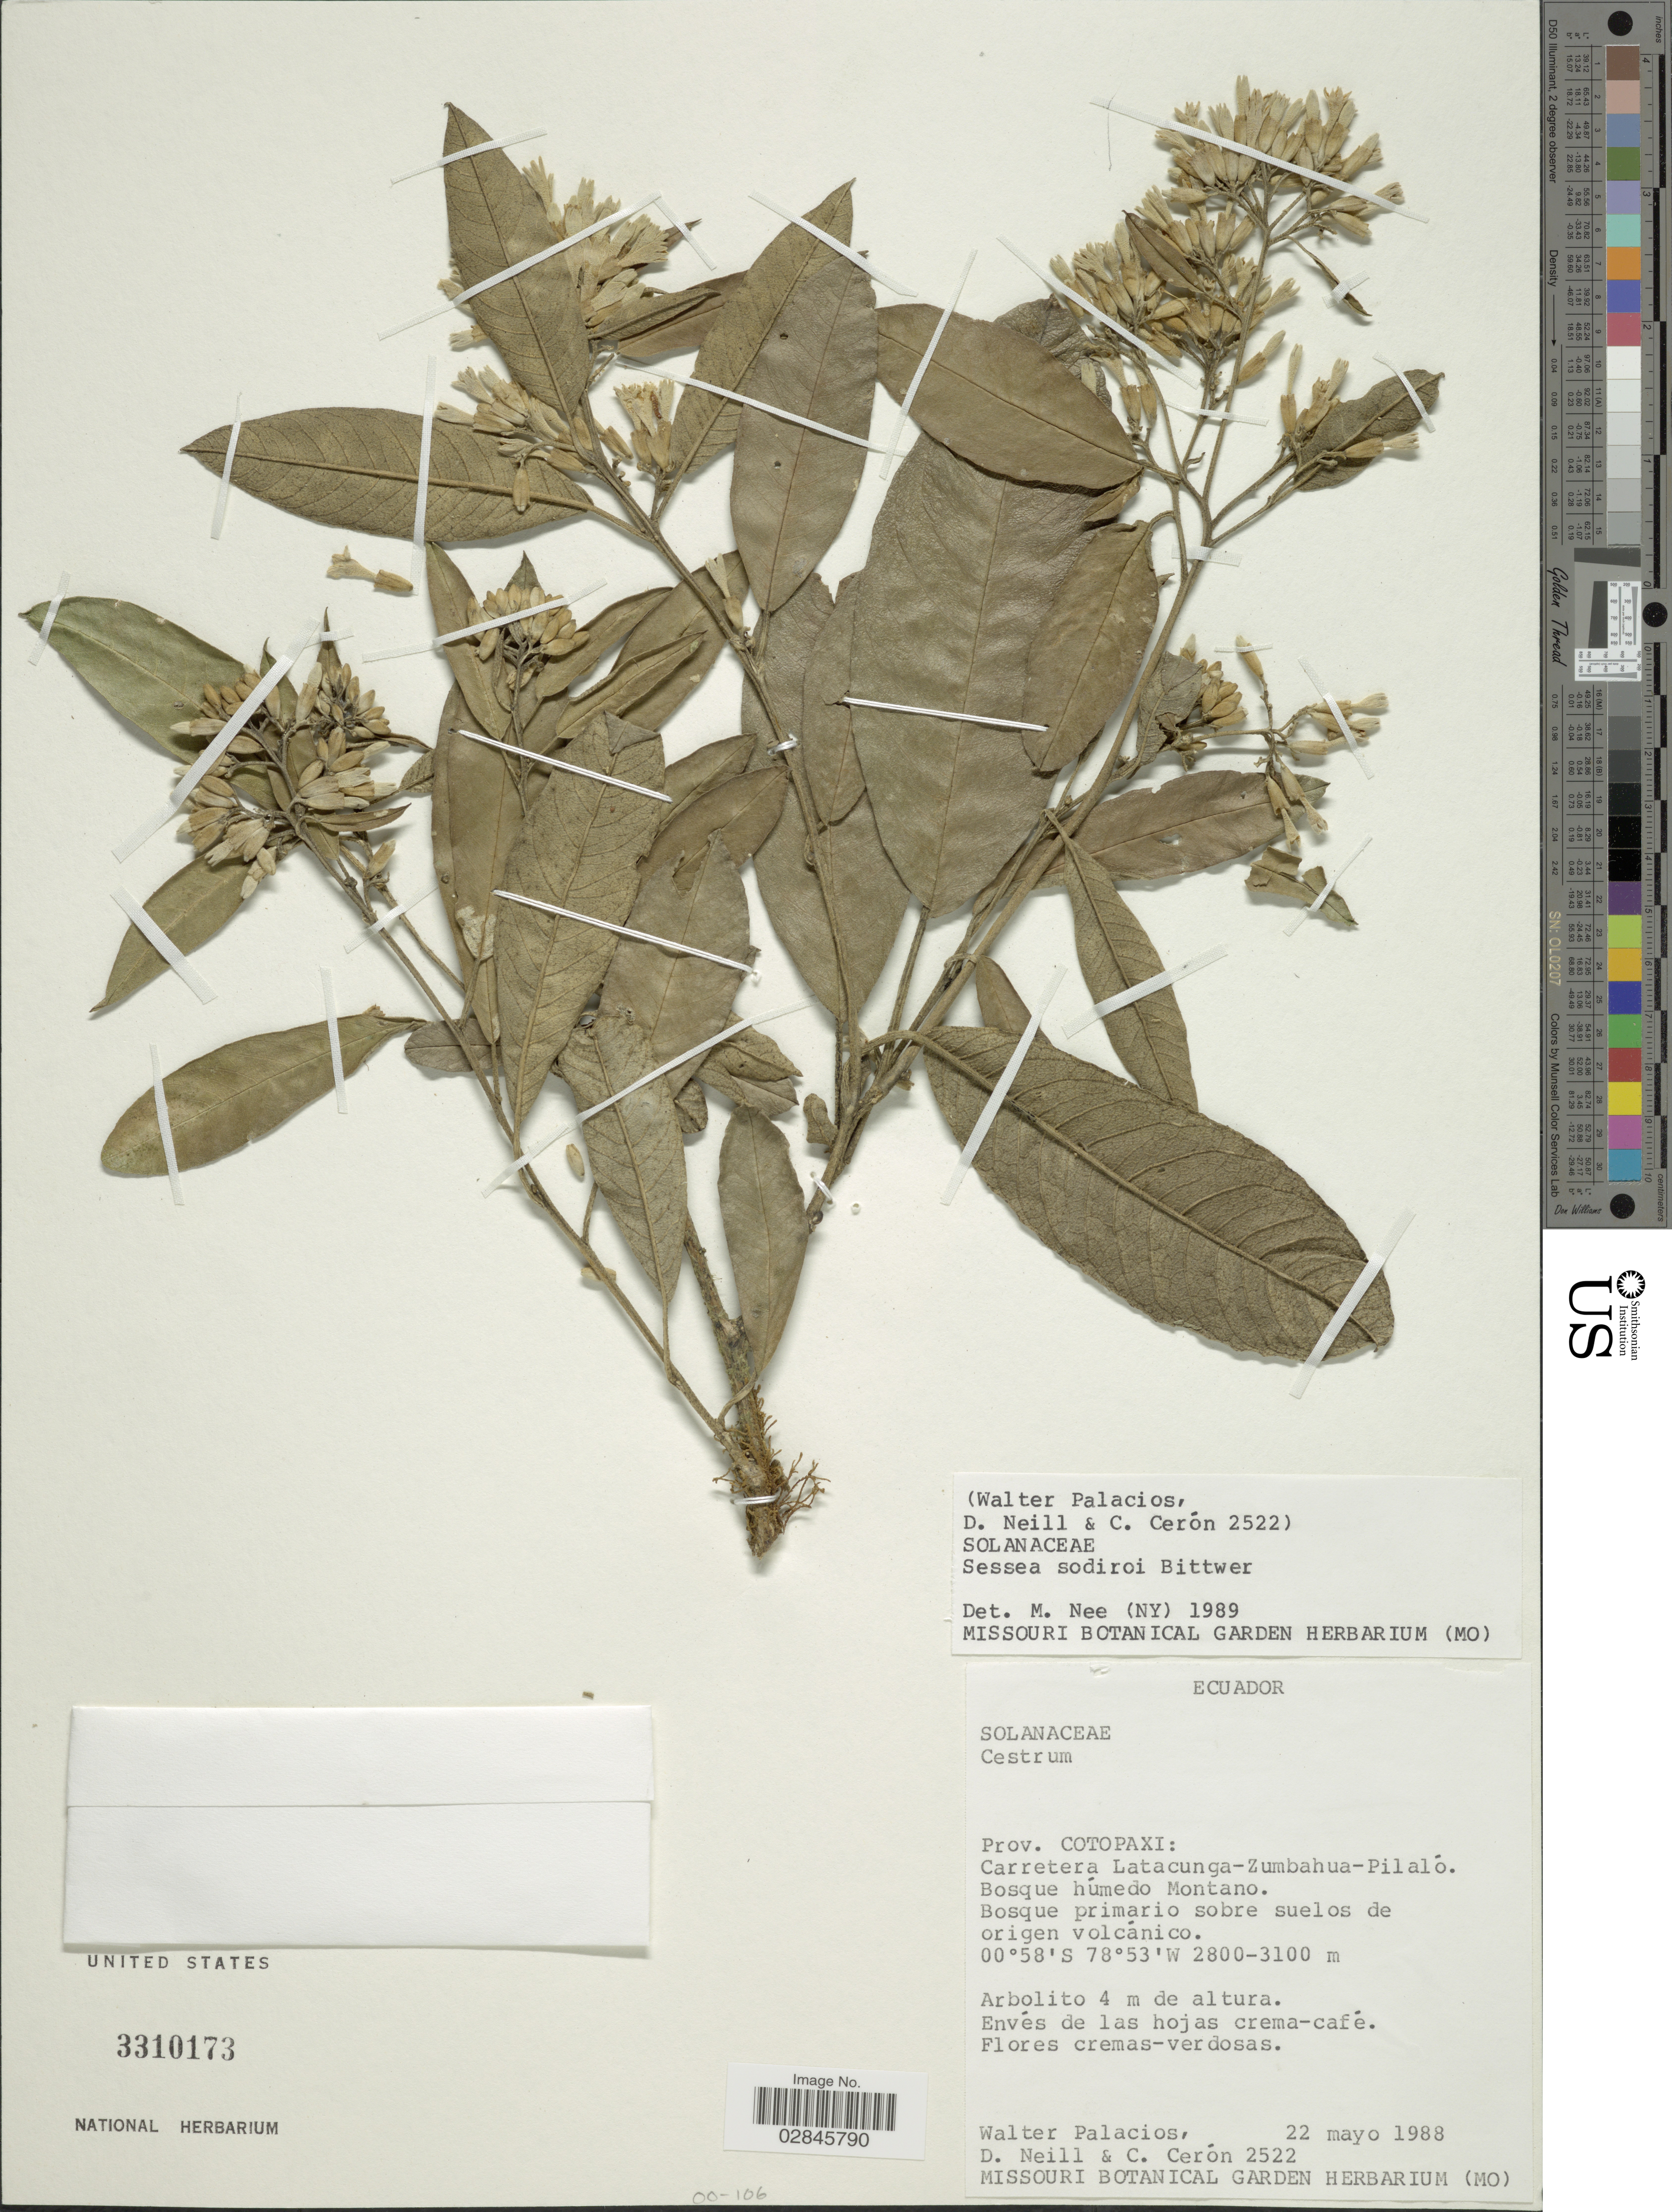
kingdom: Plantae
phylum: Tracheophyta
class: Magnoliopsida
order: Solanales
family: Solanaceae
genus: Sessea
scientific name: Sessea sodiroi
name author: Bitter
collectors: W. Palacios, D. Neill & C. E. Cerón M.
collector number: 2522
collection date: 1988-05-22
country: Ecuador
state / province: Cotopaxi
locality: Carretera Latacunga-Zumbahua-Pilaló.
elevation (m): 2800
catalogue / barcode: US 3310173